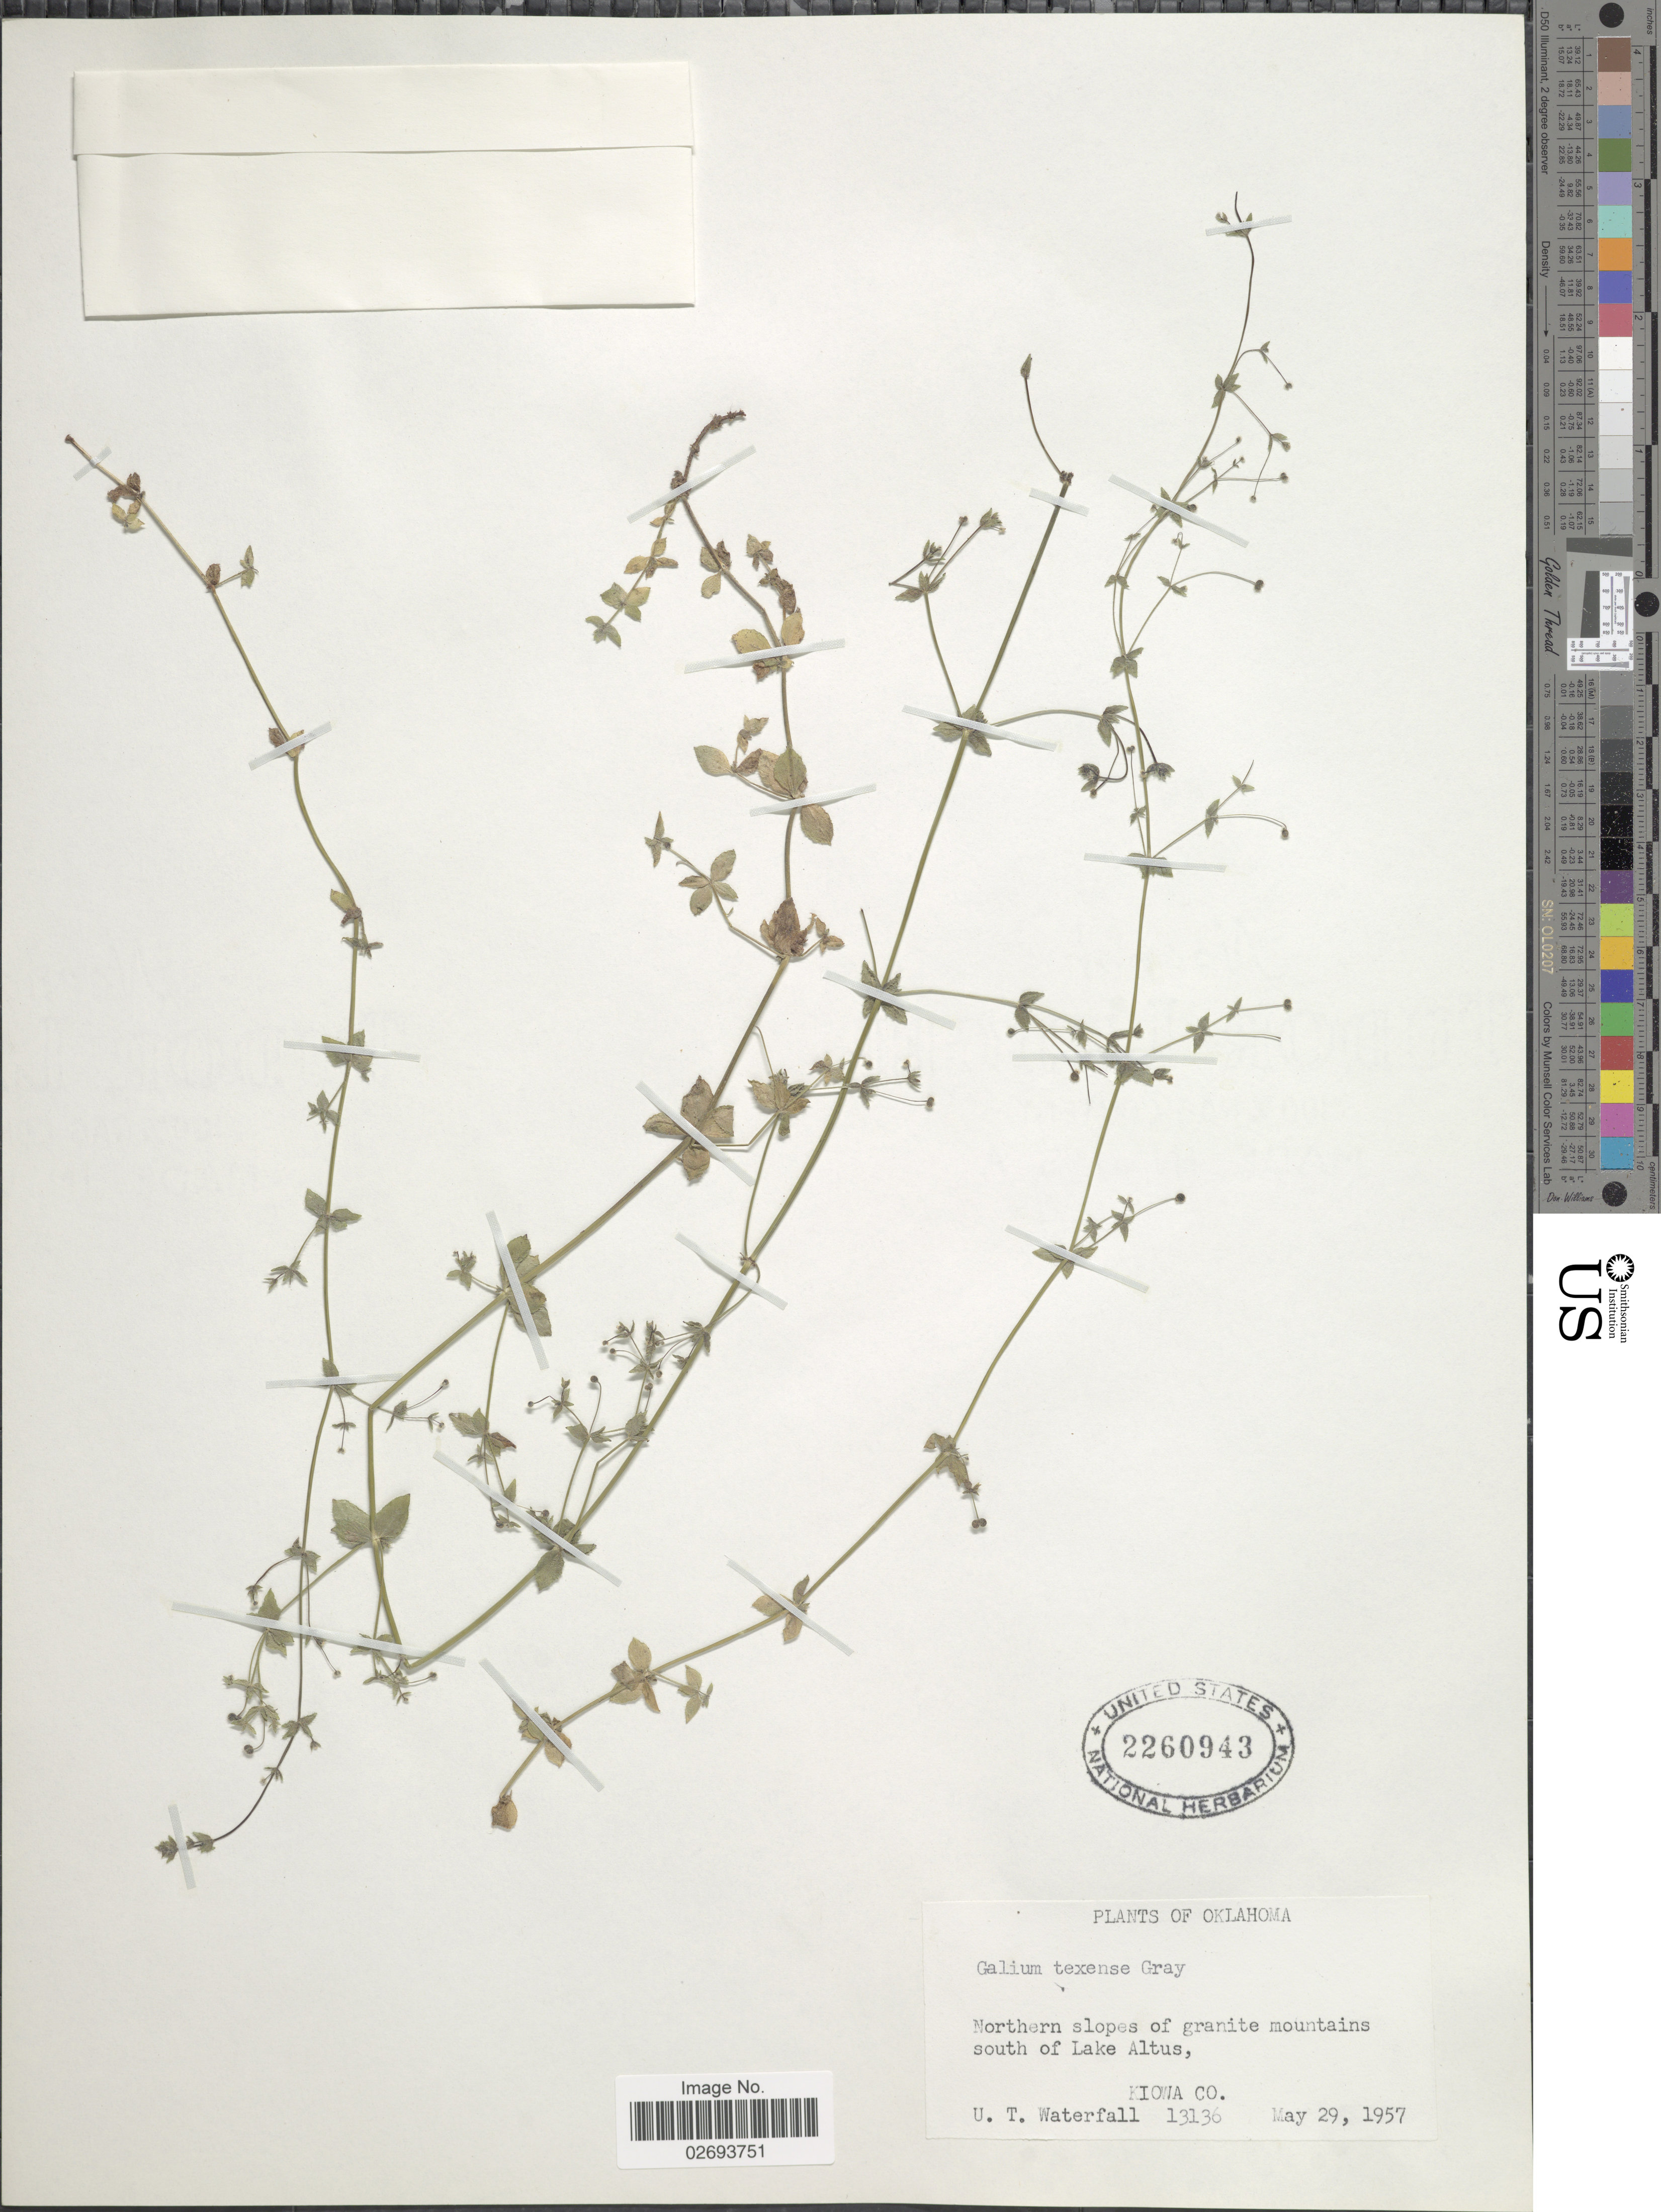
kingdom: Plantae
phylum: Tracheophyta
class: Magnoliopsida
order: Gentianales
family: Rubiaceae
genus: Galium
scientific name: Galium texense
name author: A. Gray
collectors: U. T. Waterfall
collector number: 13136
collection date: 1957-05-29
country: United States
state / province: Oklahoma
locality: Northern slopes of granite mountains south of Lake Altus, Kiowa Co.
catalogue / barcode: US 2260943